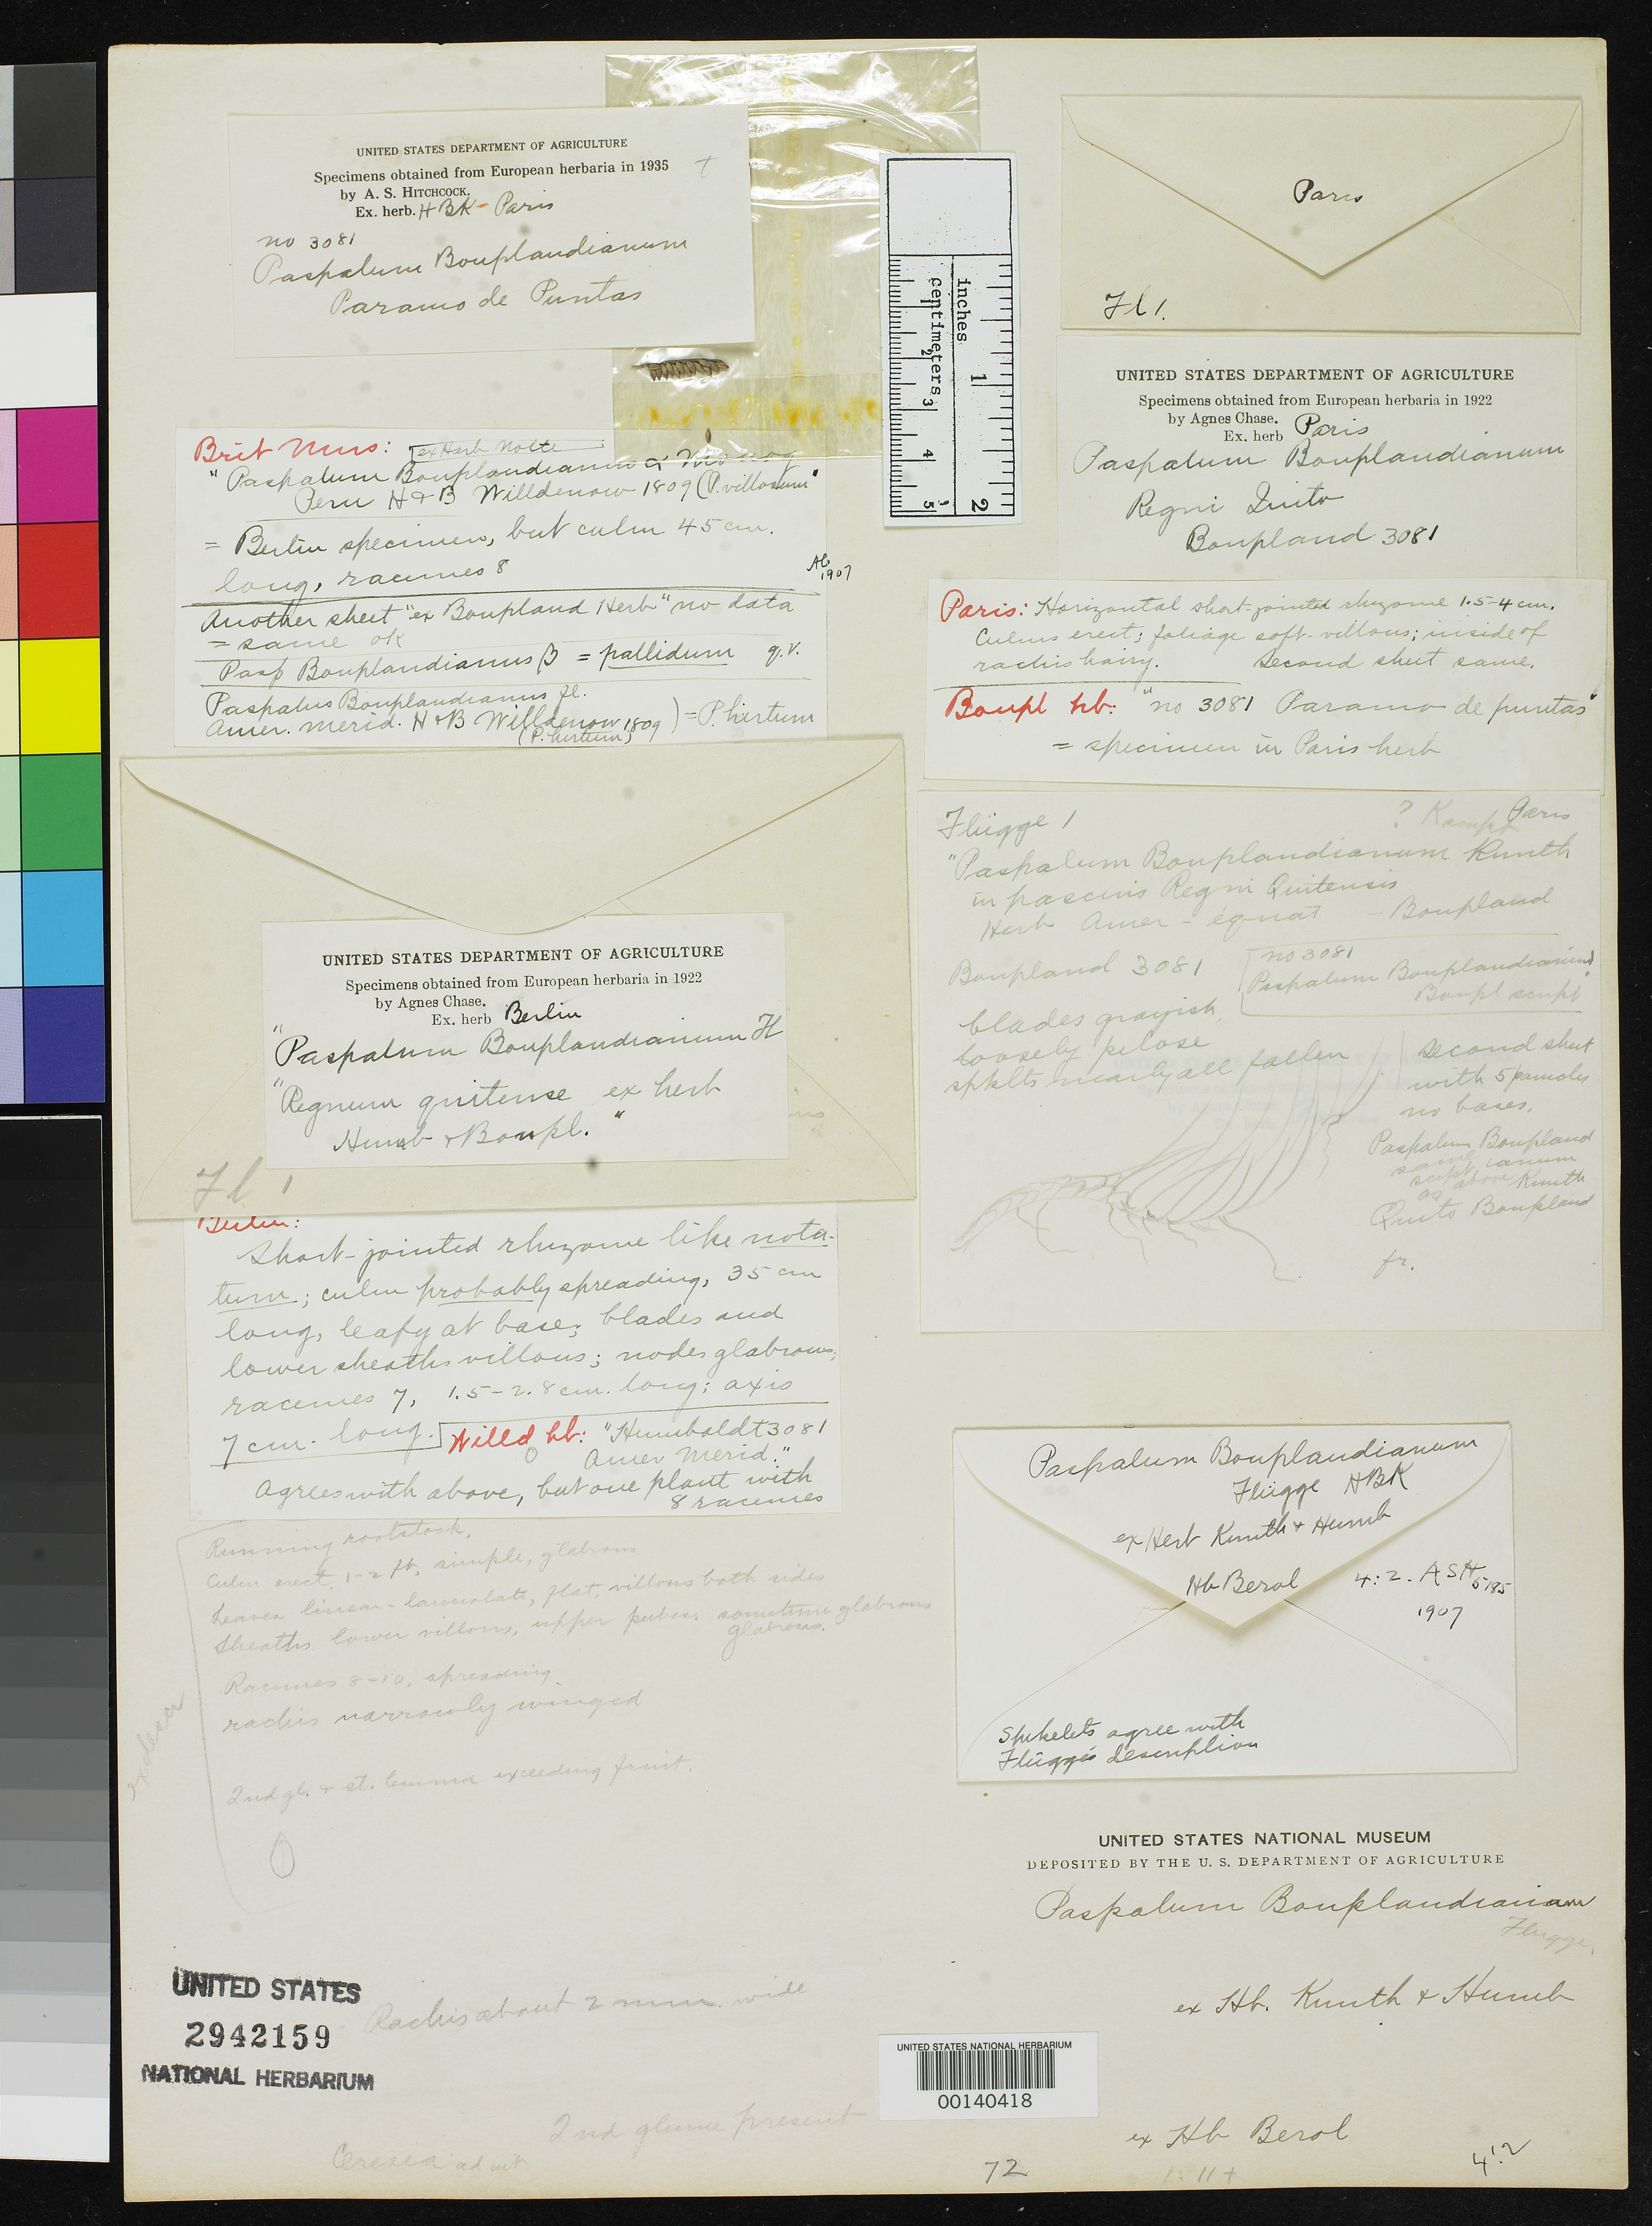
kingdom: Plantae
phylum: Tracheophyta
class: Liliopsida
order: Poales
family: Poaceae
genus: Paspalum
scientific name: Paspalum bonplandianum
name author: Flüggé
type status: Type Fragment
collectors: F. W. Humboldt & A. J. A. Bonpland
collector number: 3081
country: Peru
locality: Paramo de Puntas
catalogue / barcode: US 2942159